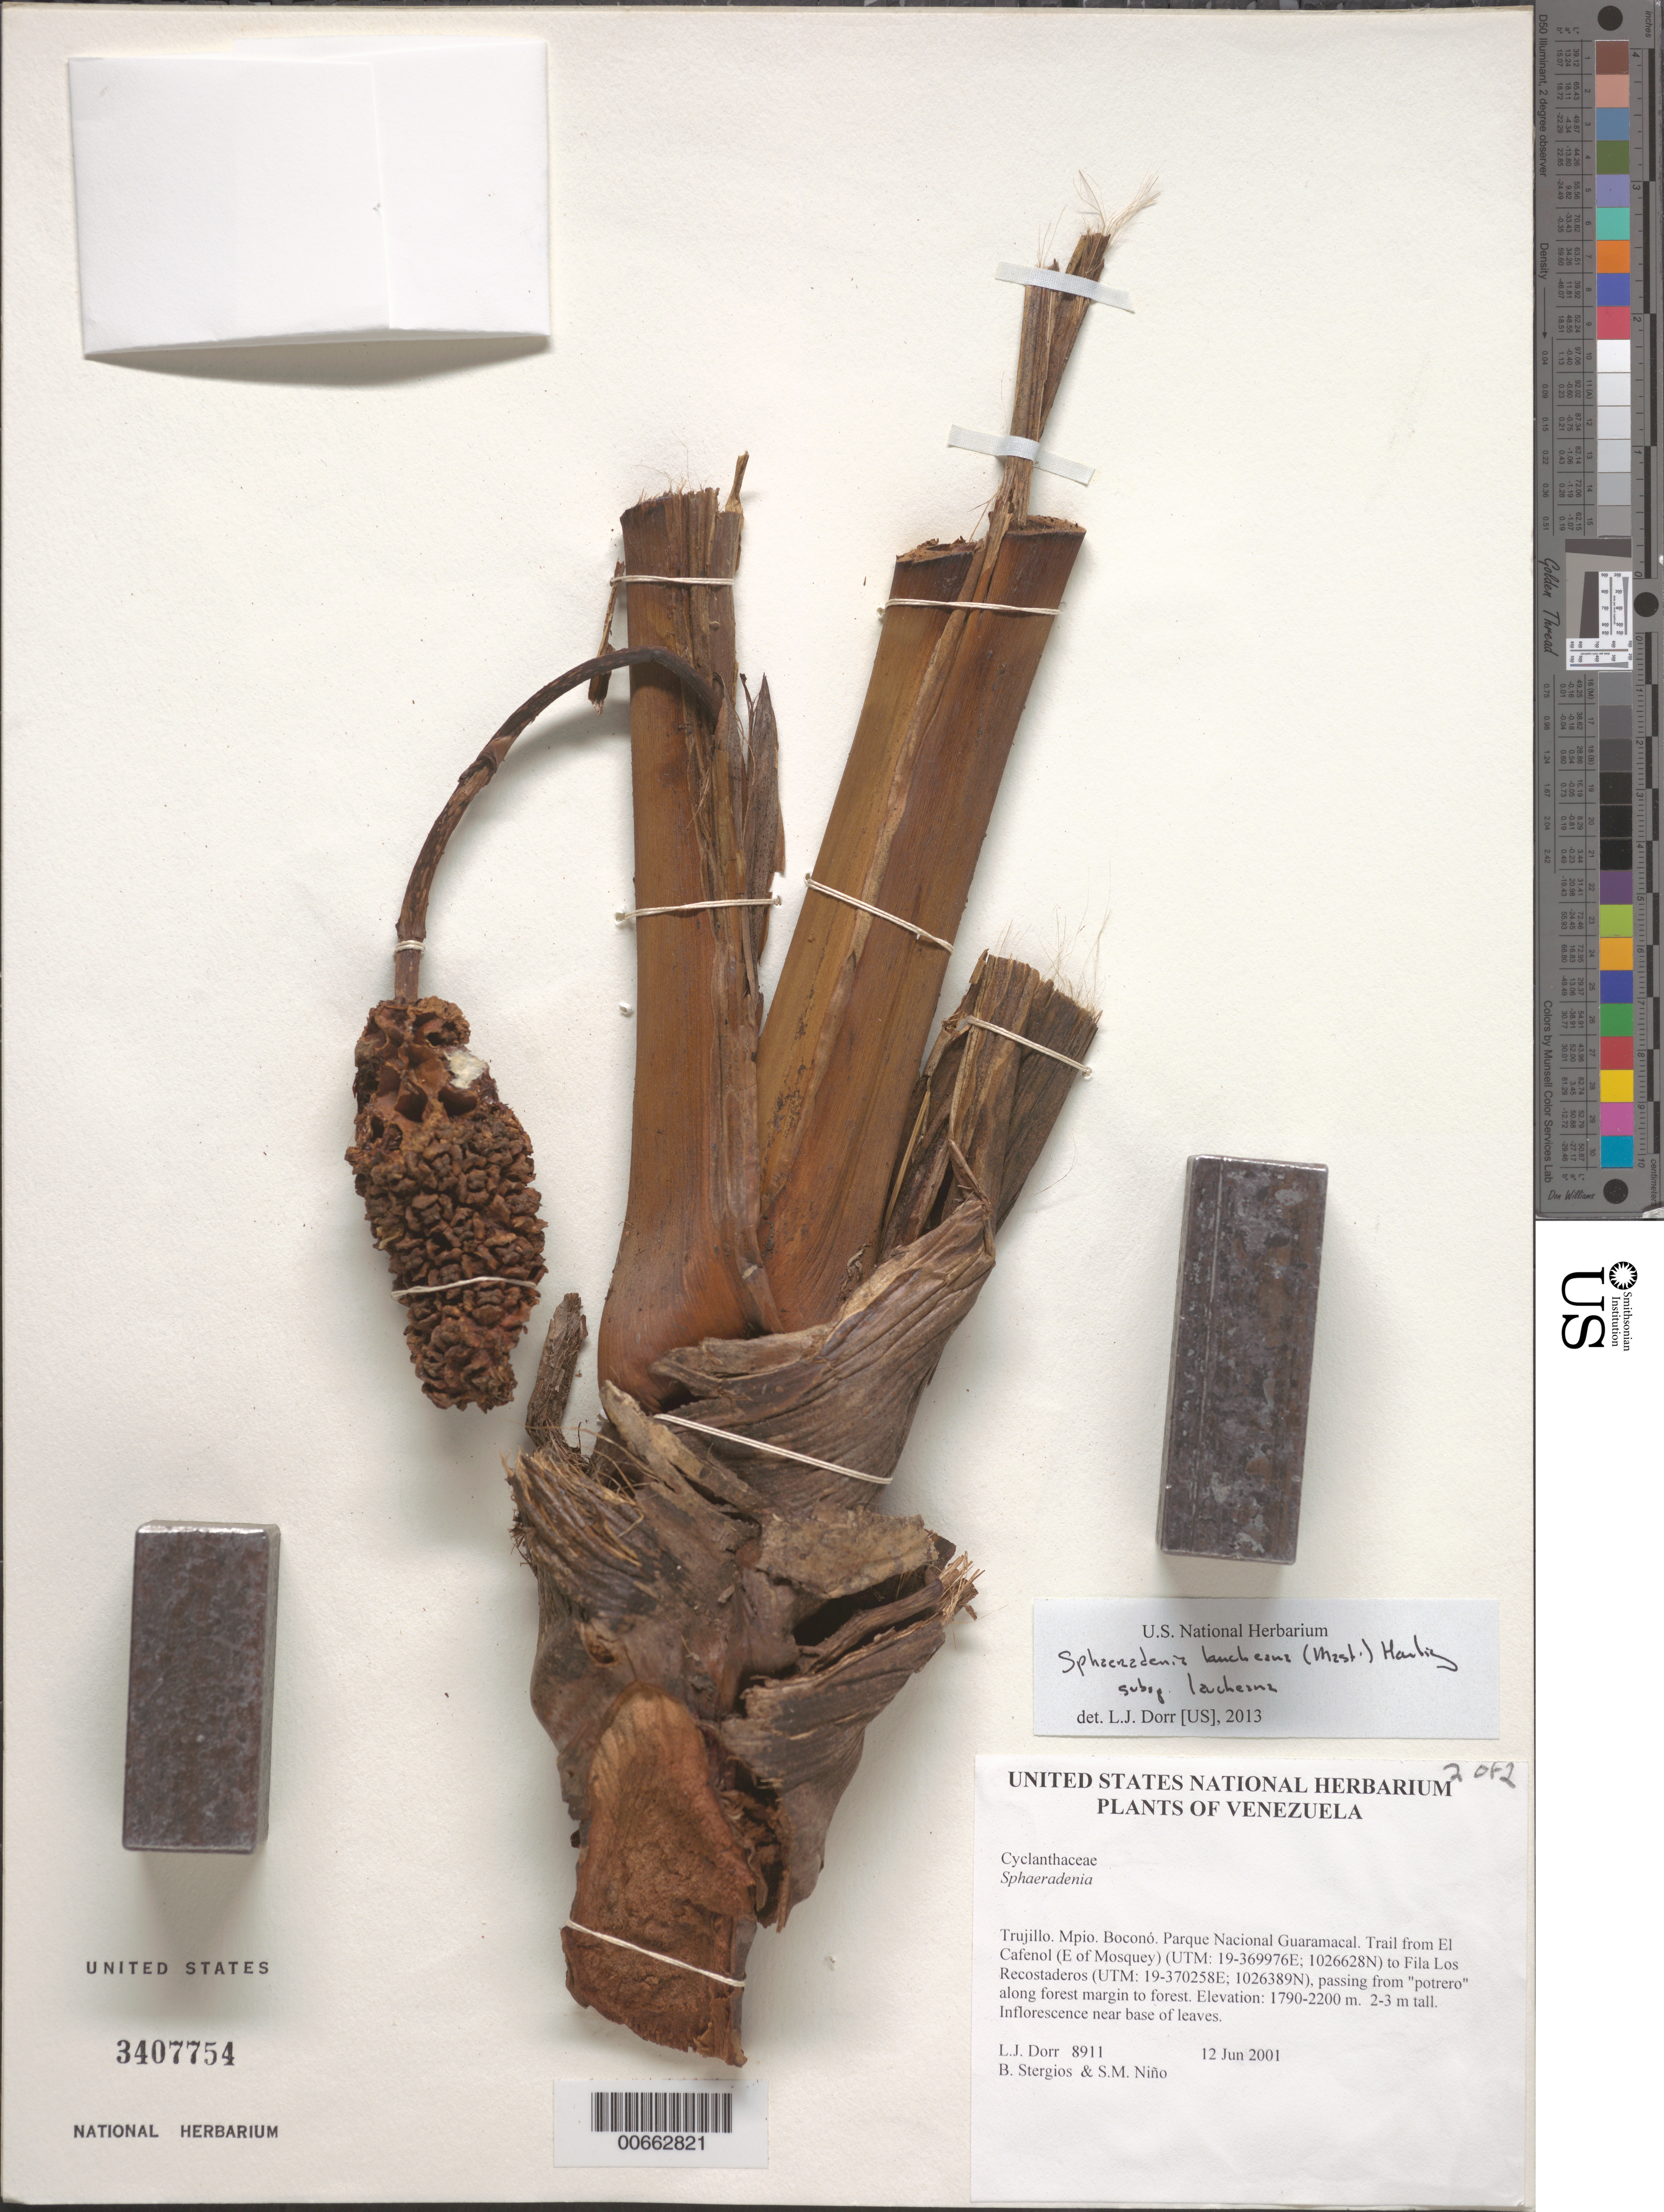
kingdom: Plantae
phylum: Tracheophyta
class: Liliopsida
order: Pandanales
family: Cyclanthaceae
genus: Sphaeradenia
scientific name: Sphaeradenia laucheana subsp. laucheana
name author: (Mast.) Harling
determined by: Dorr, L. J., (BOT), Smithsonian Institution - National Museum of Natural History (UNITED STATES)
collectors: L. J. Dorr, B. G. Stergios & S. M. Niño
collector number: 8911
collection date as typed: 12 Jun 2001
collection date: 2001-06-12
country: Venezuela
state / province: Trujillo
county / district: Boconó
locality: Parque Nacional Guaramacal. Trail from El Cafenol (E of Mosquey) to Fila Los Recostaderos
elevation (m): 1790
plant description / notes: PORT, US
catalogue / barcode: US 3407754